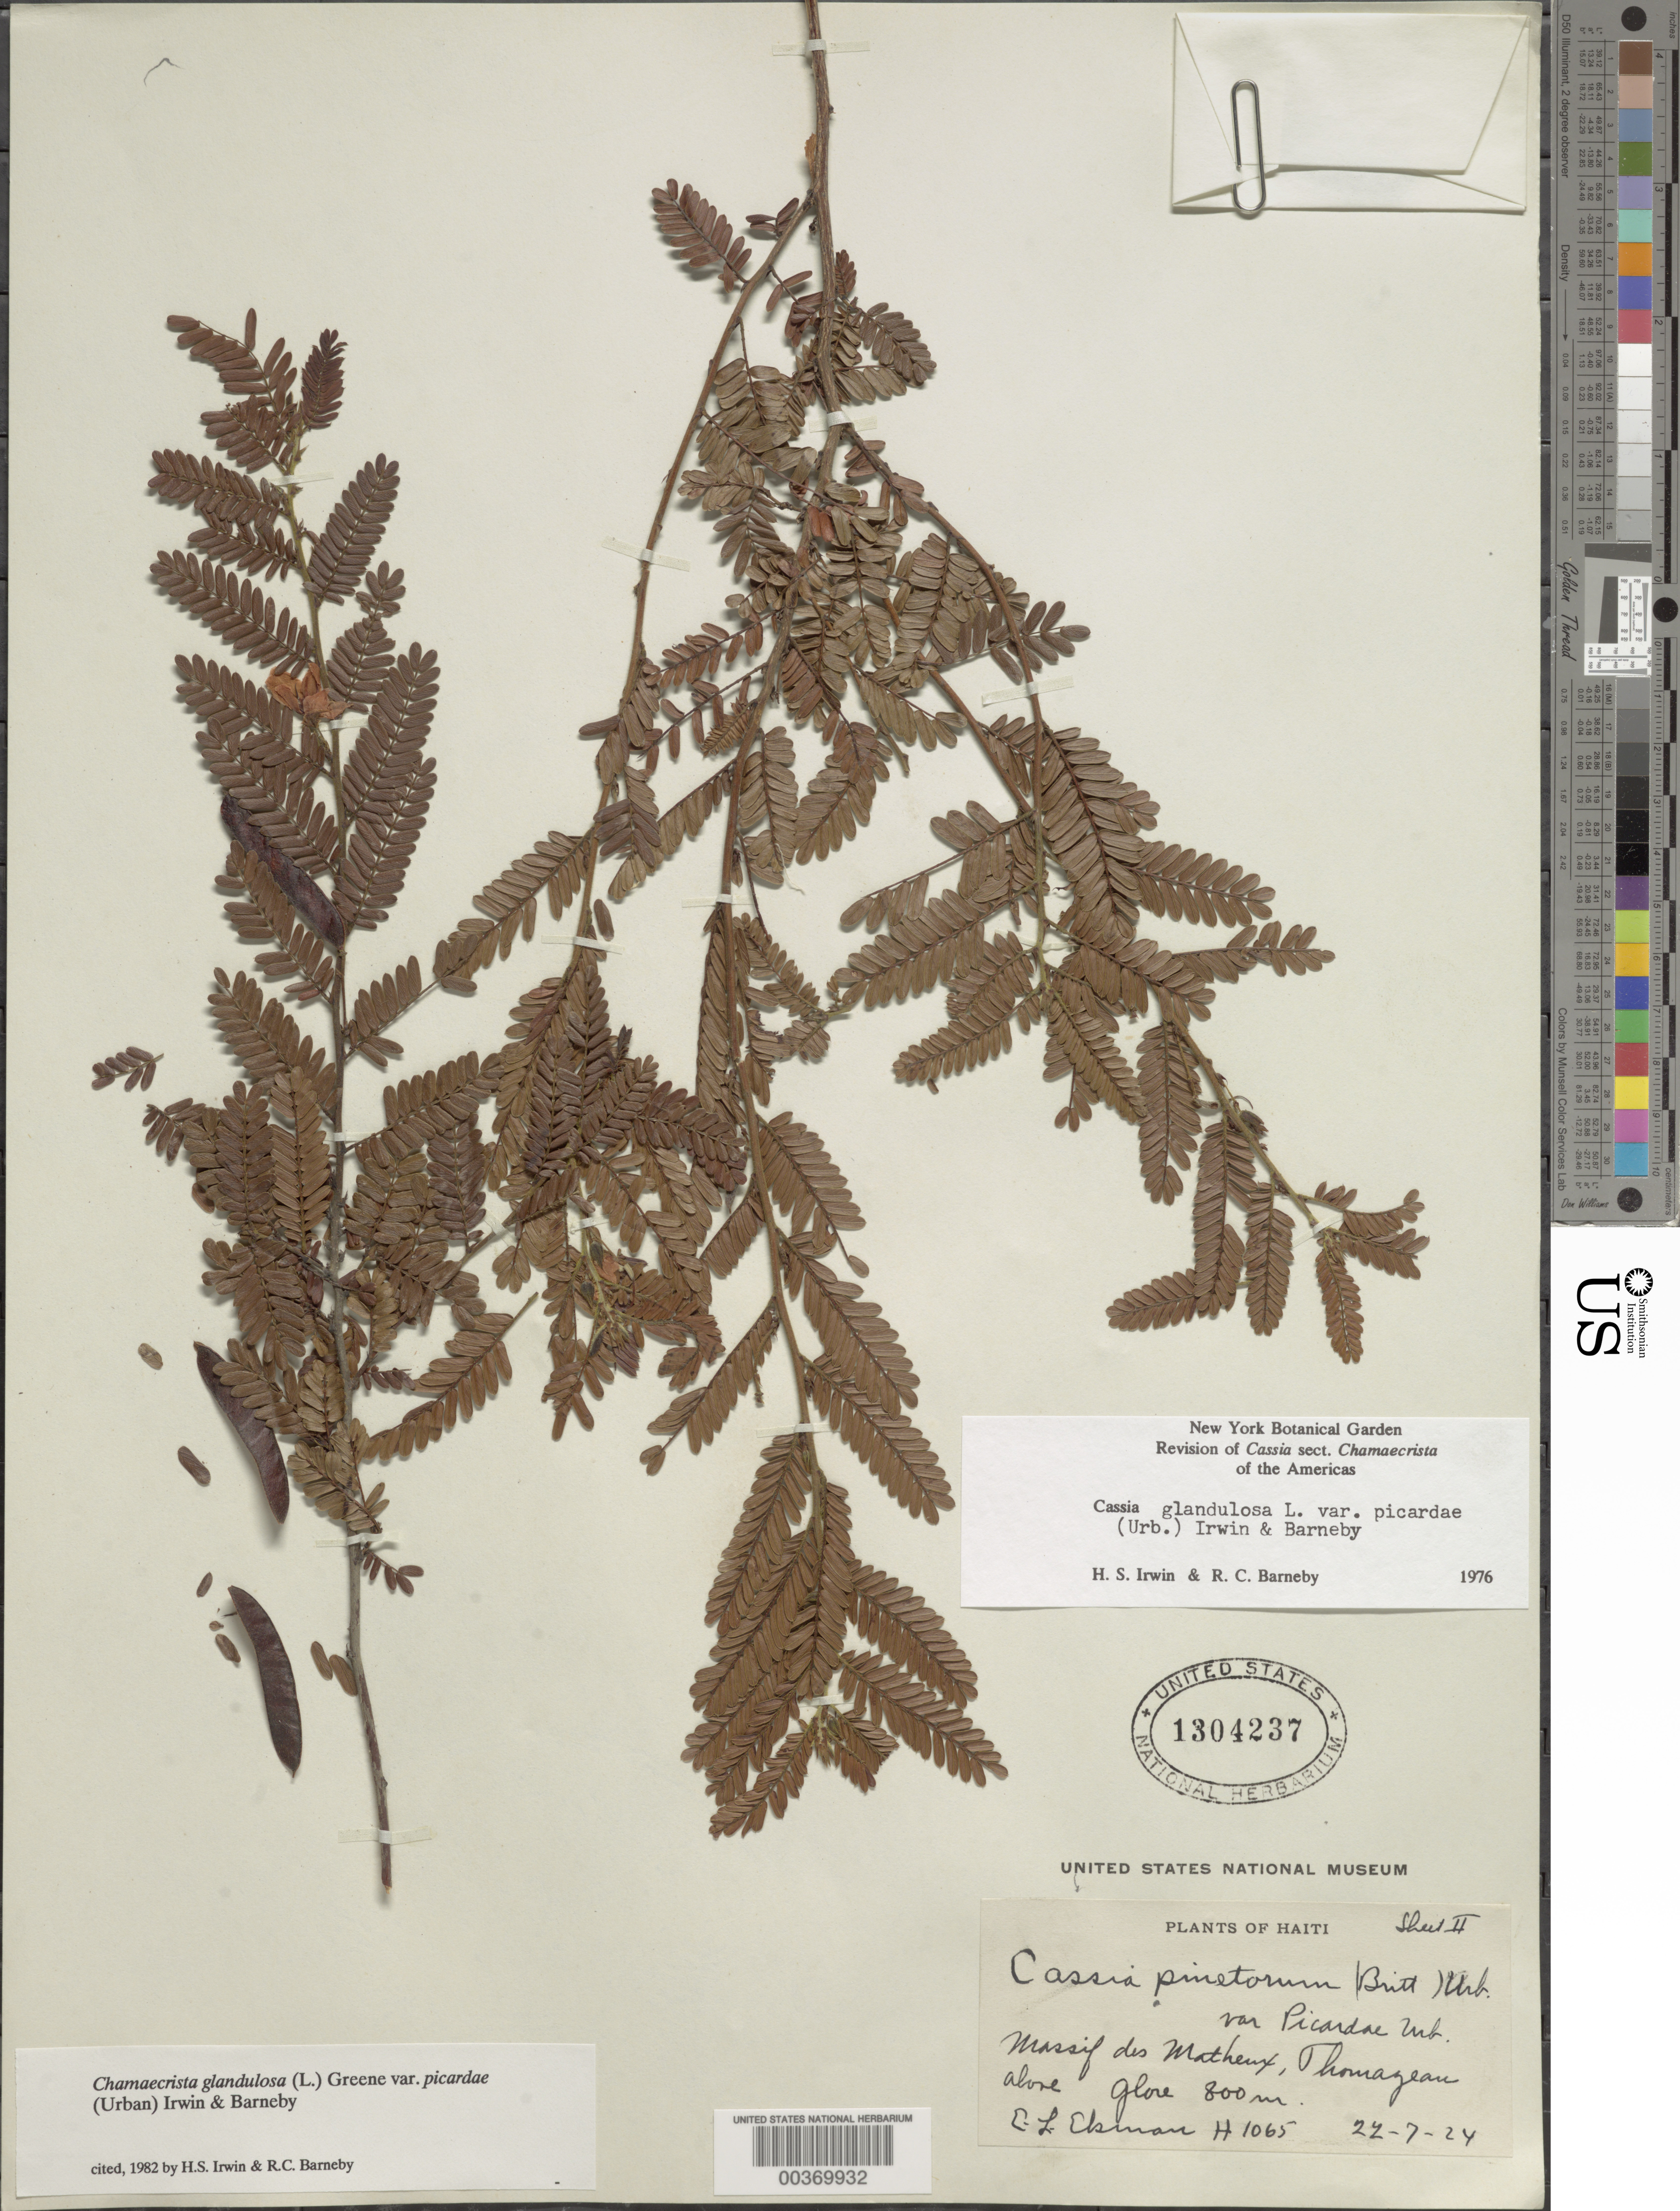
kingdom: Plantae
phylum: Tracheophyta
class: Magnoliopsida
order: Fabales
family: Fabaceae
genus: Chamaecrista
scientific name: Chamaecrista glandulosa var. picardae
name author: (Urb.) H.S. Irwin & Barneby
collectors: E. L. Ekman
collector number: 1065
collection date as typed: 22 Jul 1924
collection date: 1924-07-22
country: Haiti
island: Hispaniola Island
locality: Massif de matheux, thomazeau, above glore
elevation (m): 800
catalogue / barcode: US 1304237